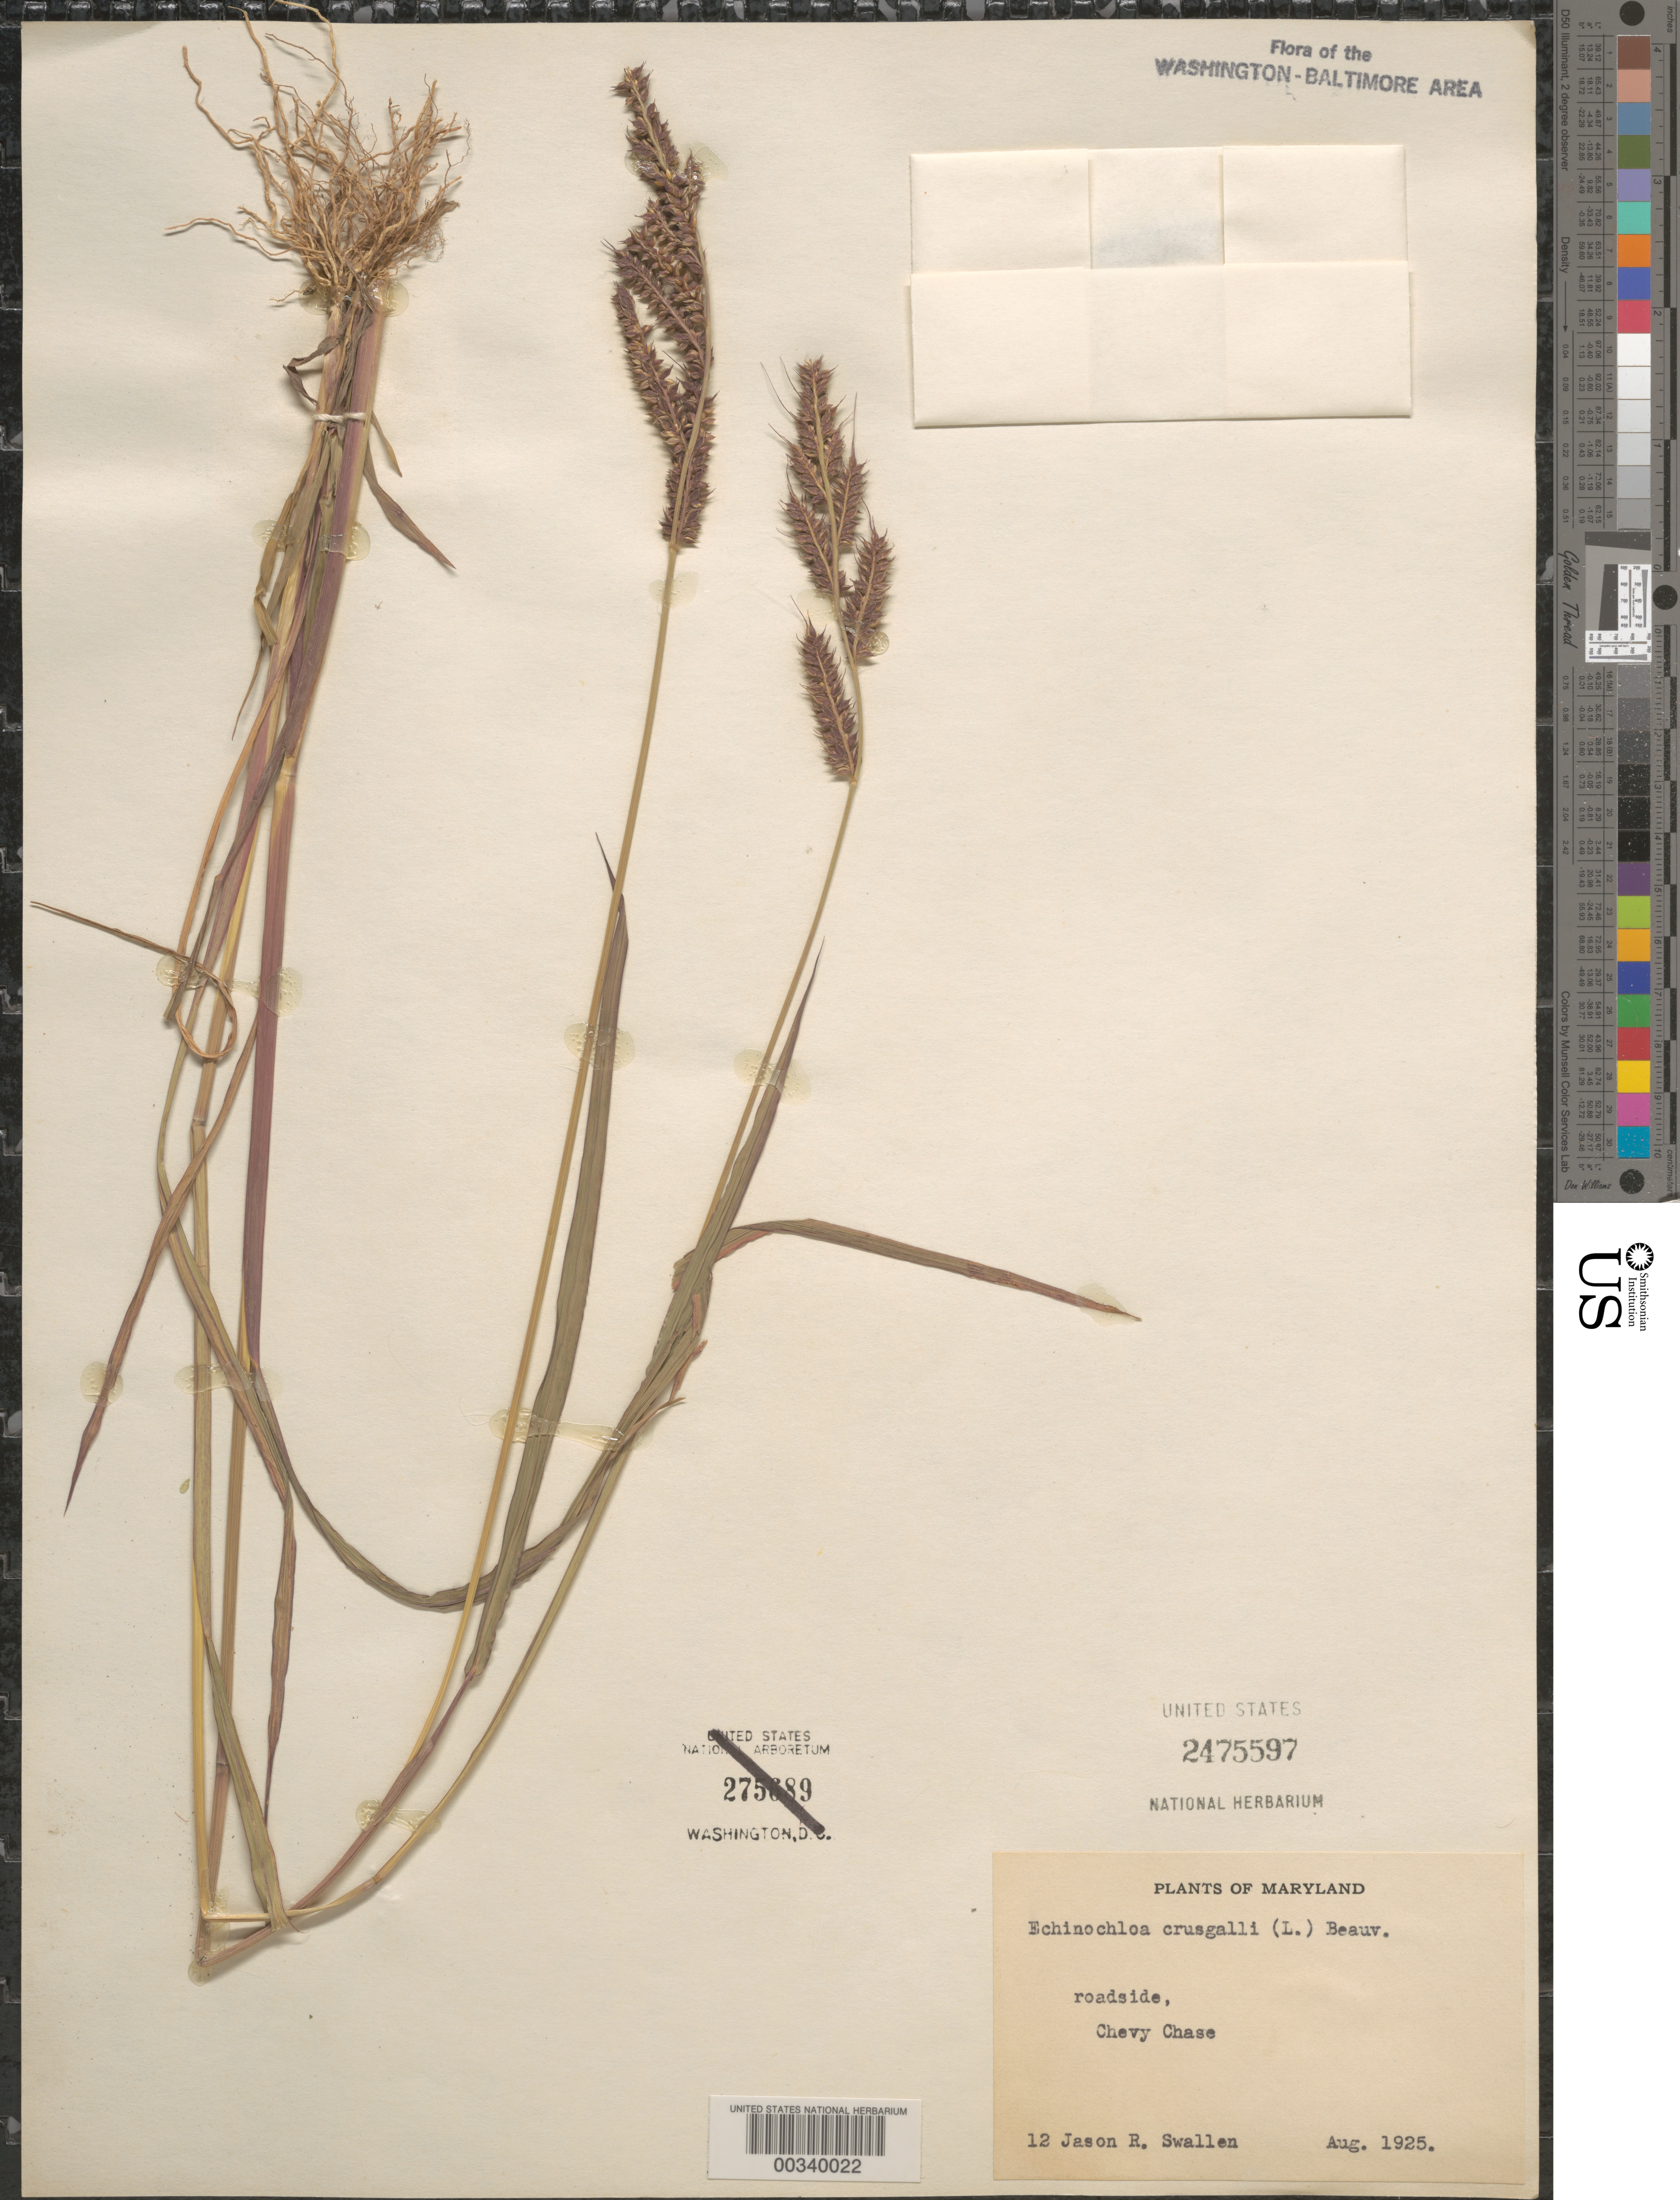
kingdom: Plantae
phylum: Tracheophyta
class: Liliopsida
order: Poales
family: Poaceae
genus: Echinochloa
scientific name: Echinochloa crus-galli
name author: (L.) P. Beauv.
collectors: J. R. Swallen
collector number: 12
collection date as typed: Aug 1925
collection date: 1925-08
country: United States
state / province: Maryland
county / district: Prince George's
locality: Chevy Chase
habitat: Roadside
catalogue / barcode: US 2475597